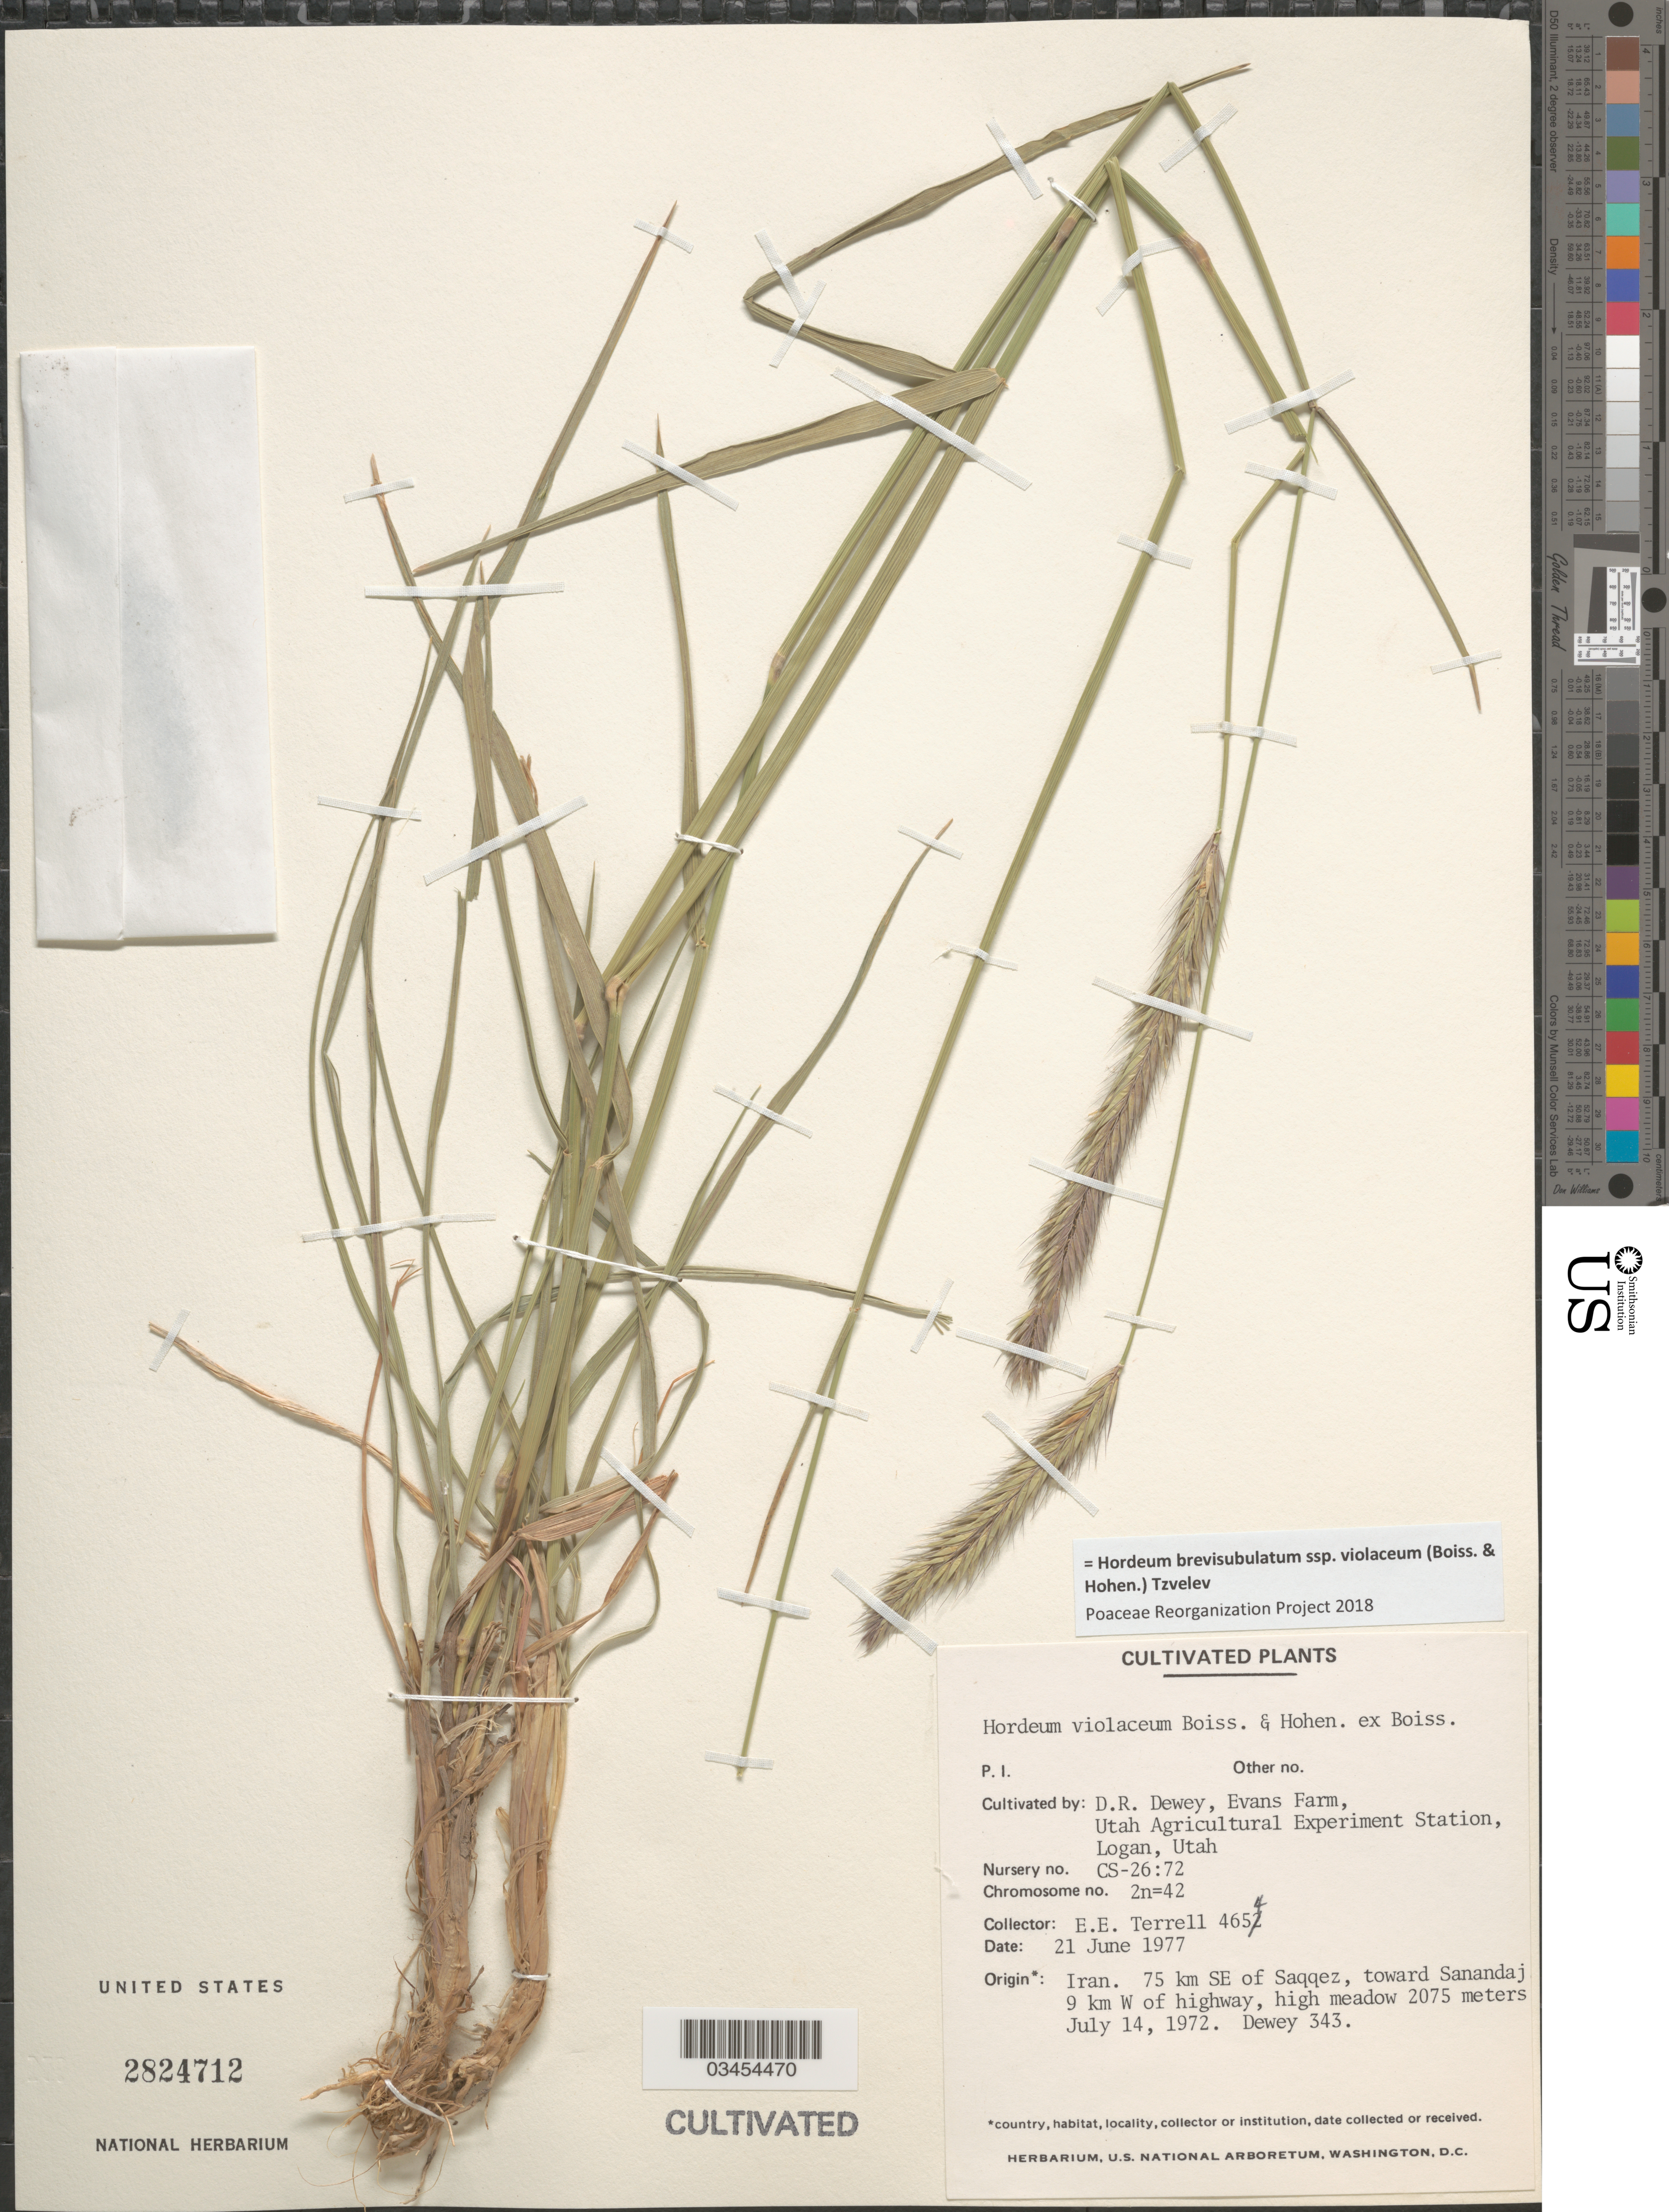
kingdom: Plantae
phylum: Tracheophyta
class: Liliopsida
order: Poales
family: Poaceae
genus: Hordeum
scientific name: Hordeum brevisubulatum subsp. violaceum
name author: (Boiss. & Hohen.) Tzvelev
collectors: D. Dewey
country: United States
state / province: Utah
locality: Evans Farm, Utah Agricultural Experiment Station, Logan. Nursery no. CS-26:72.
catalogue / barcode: US 2824712